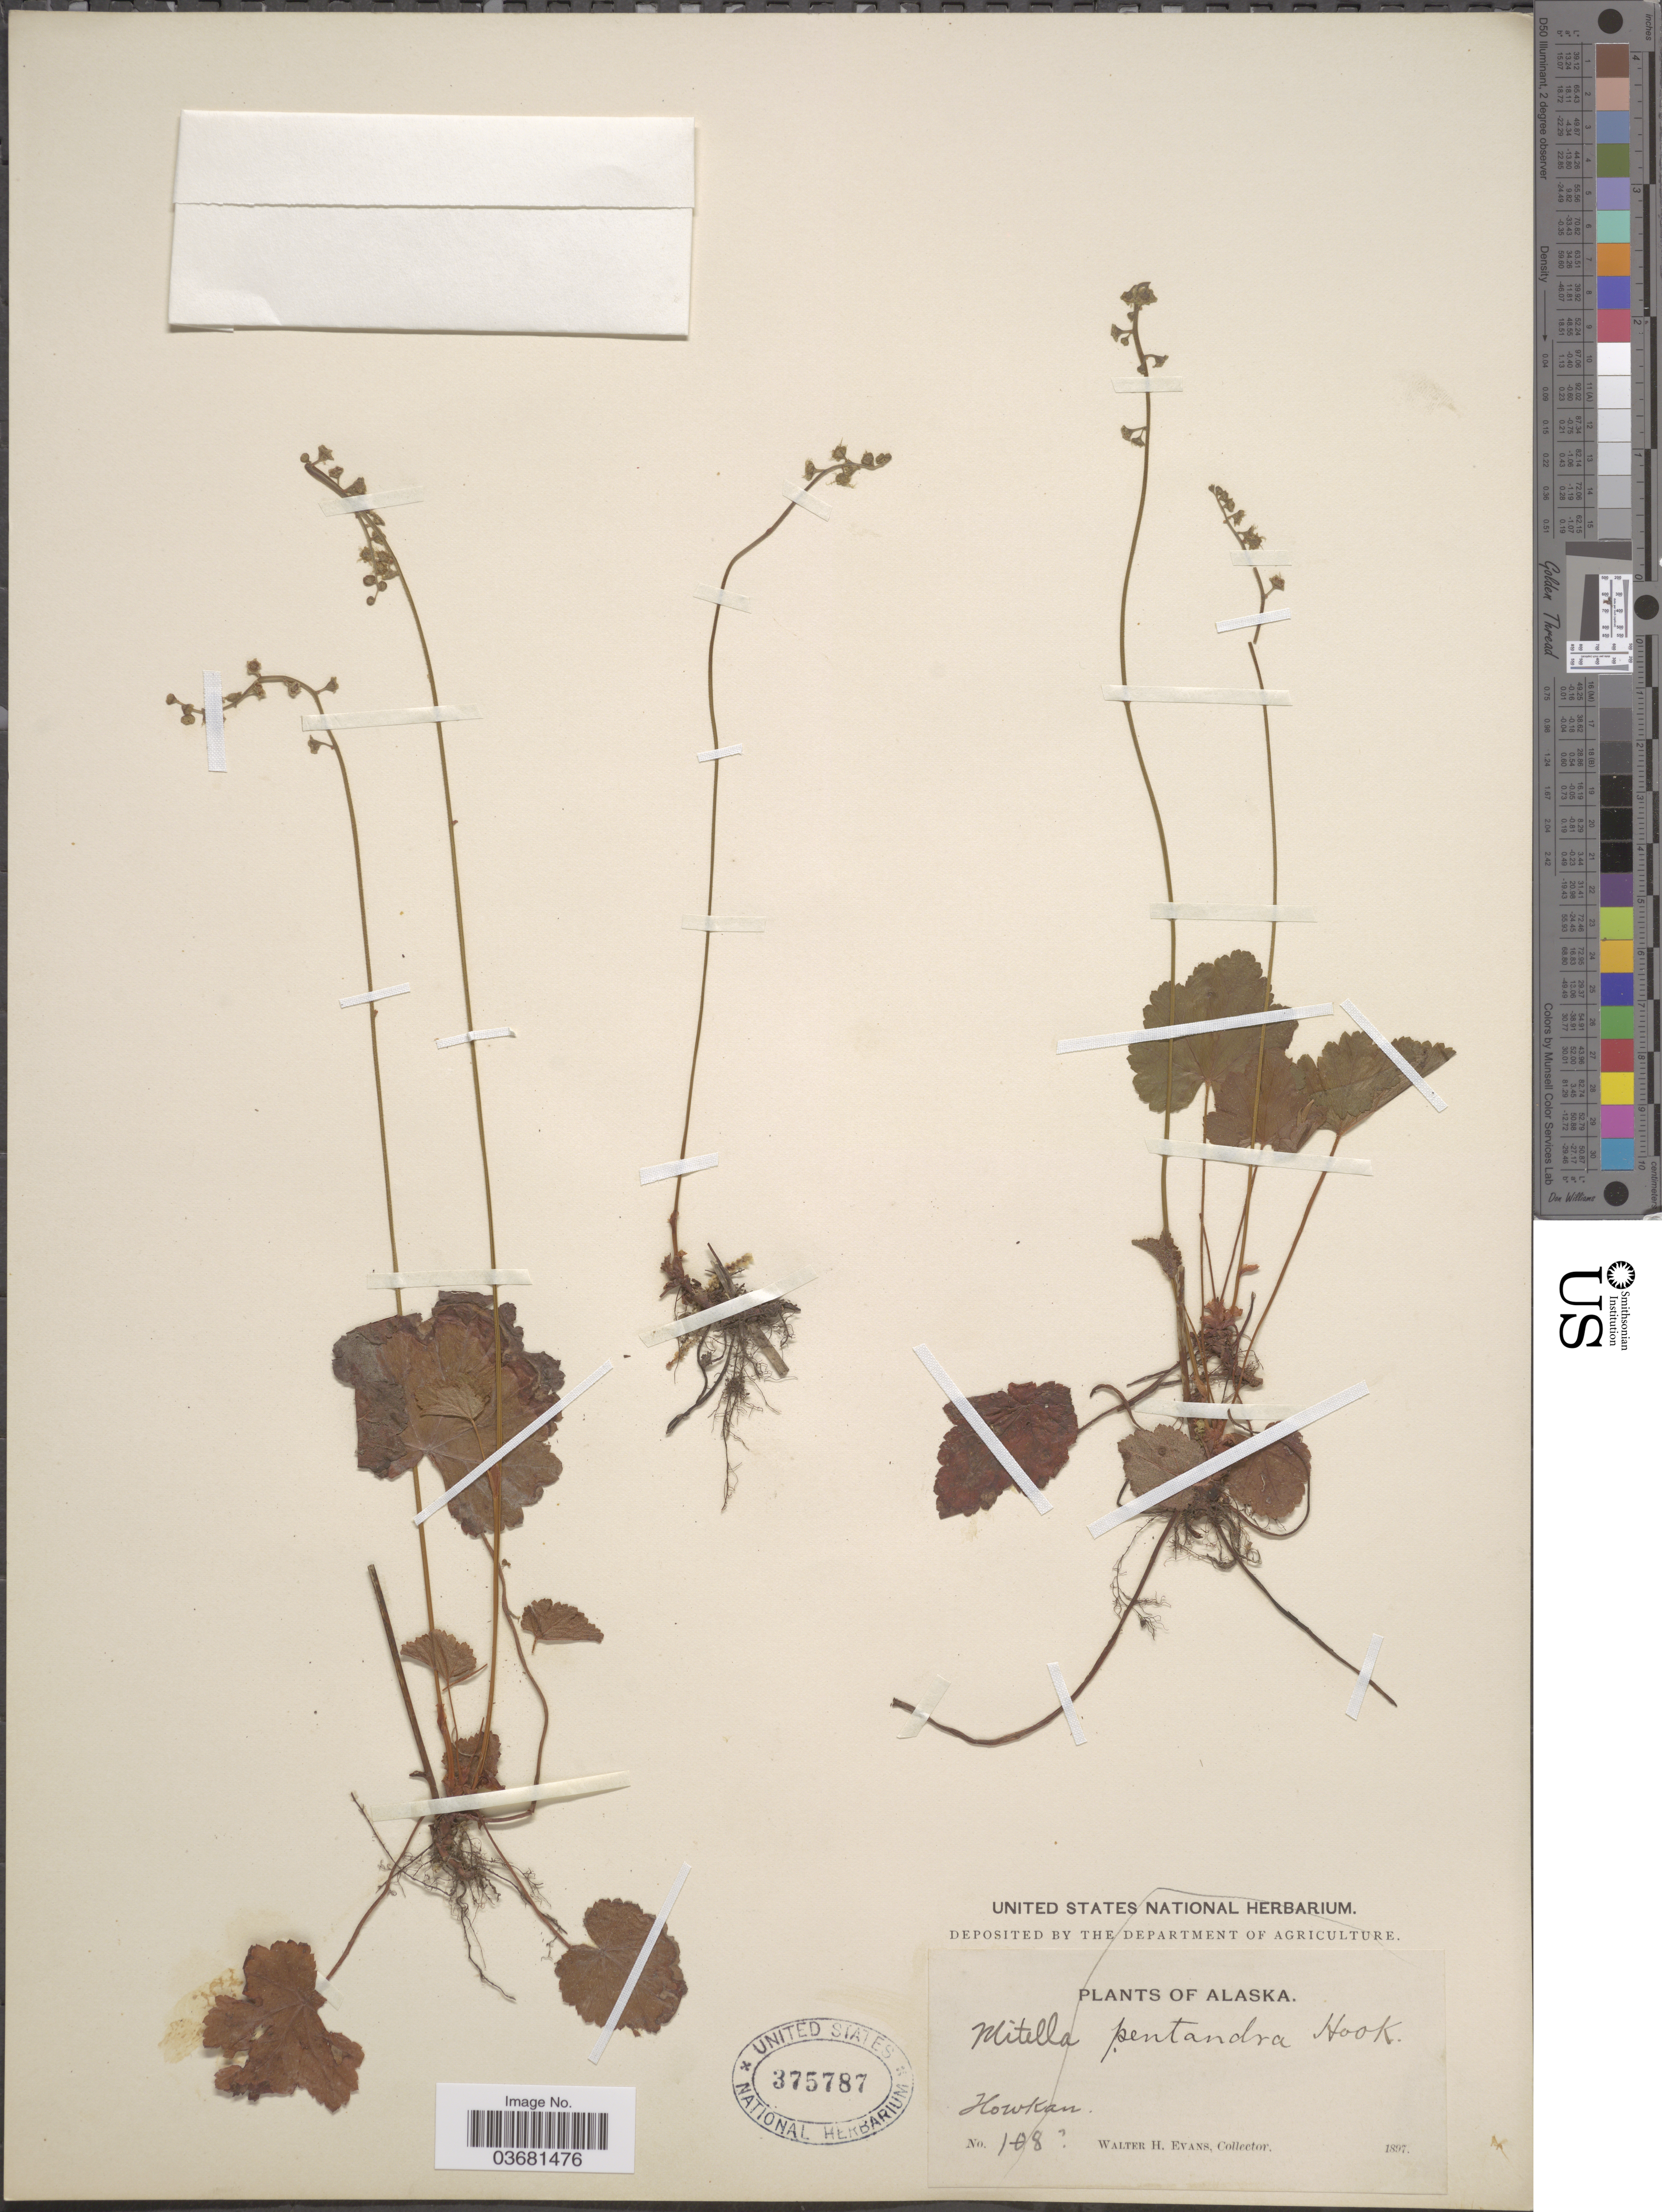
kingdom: Plantae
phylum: Tracheophyta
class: Magnoliopsida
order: Saxifragales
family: Saxifragaceae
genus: Mitella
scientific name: Mitella pentandra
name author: Hook.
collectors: W. H. Evans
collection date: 1897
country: United States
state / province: Alaska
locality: Howkan.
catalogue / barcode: US 375787